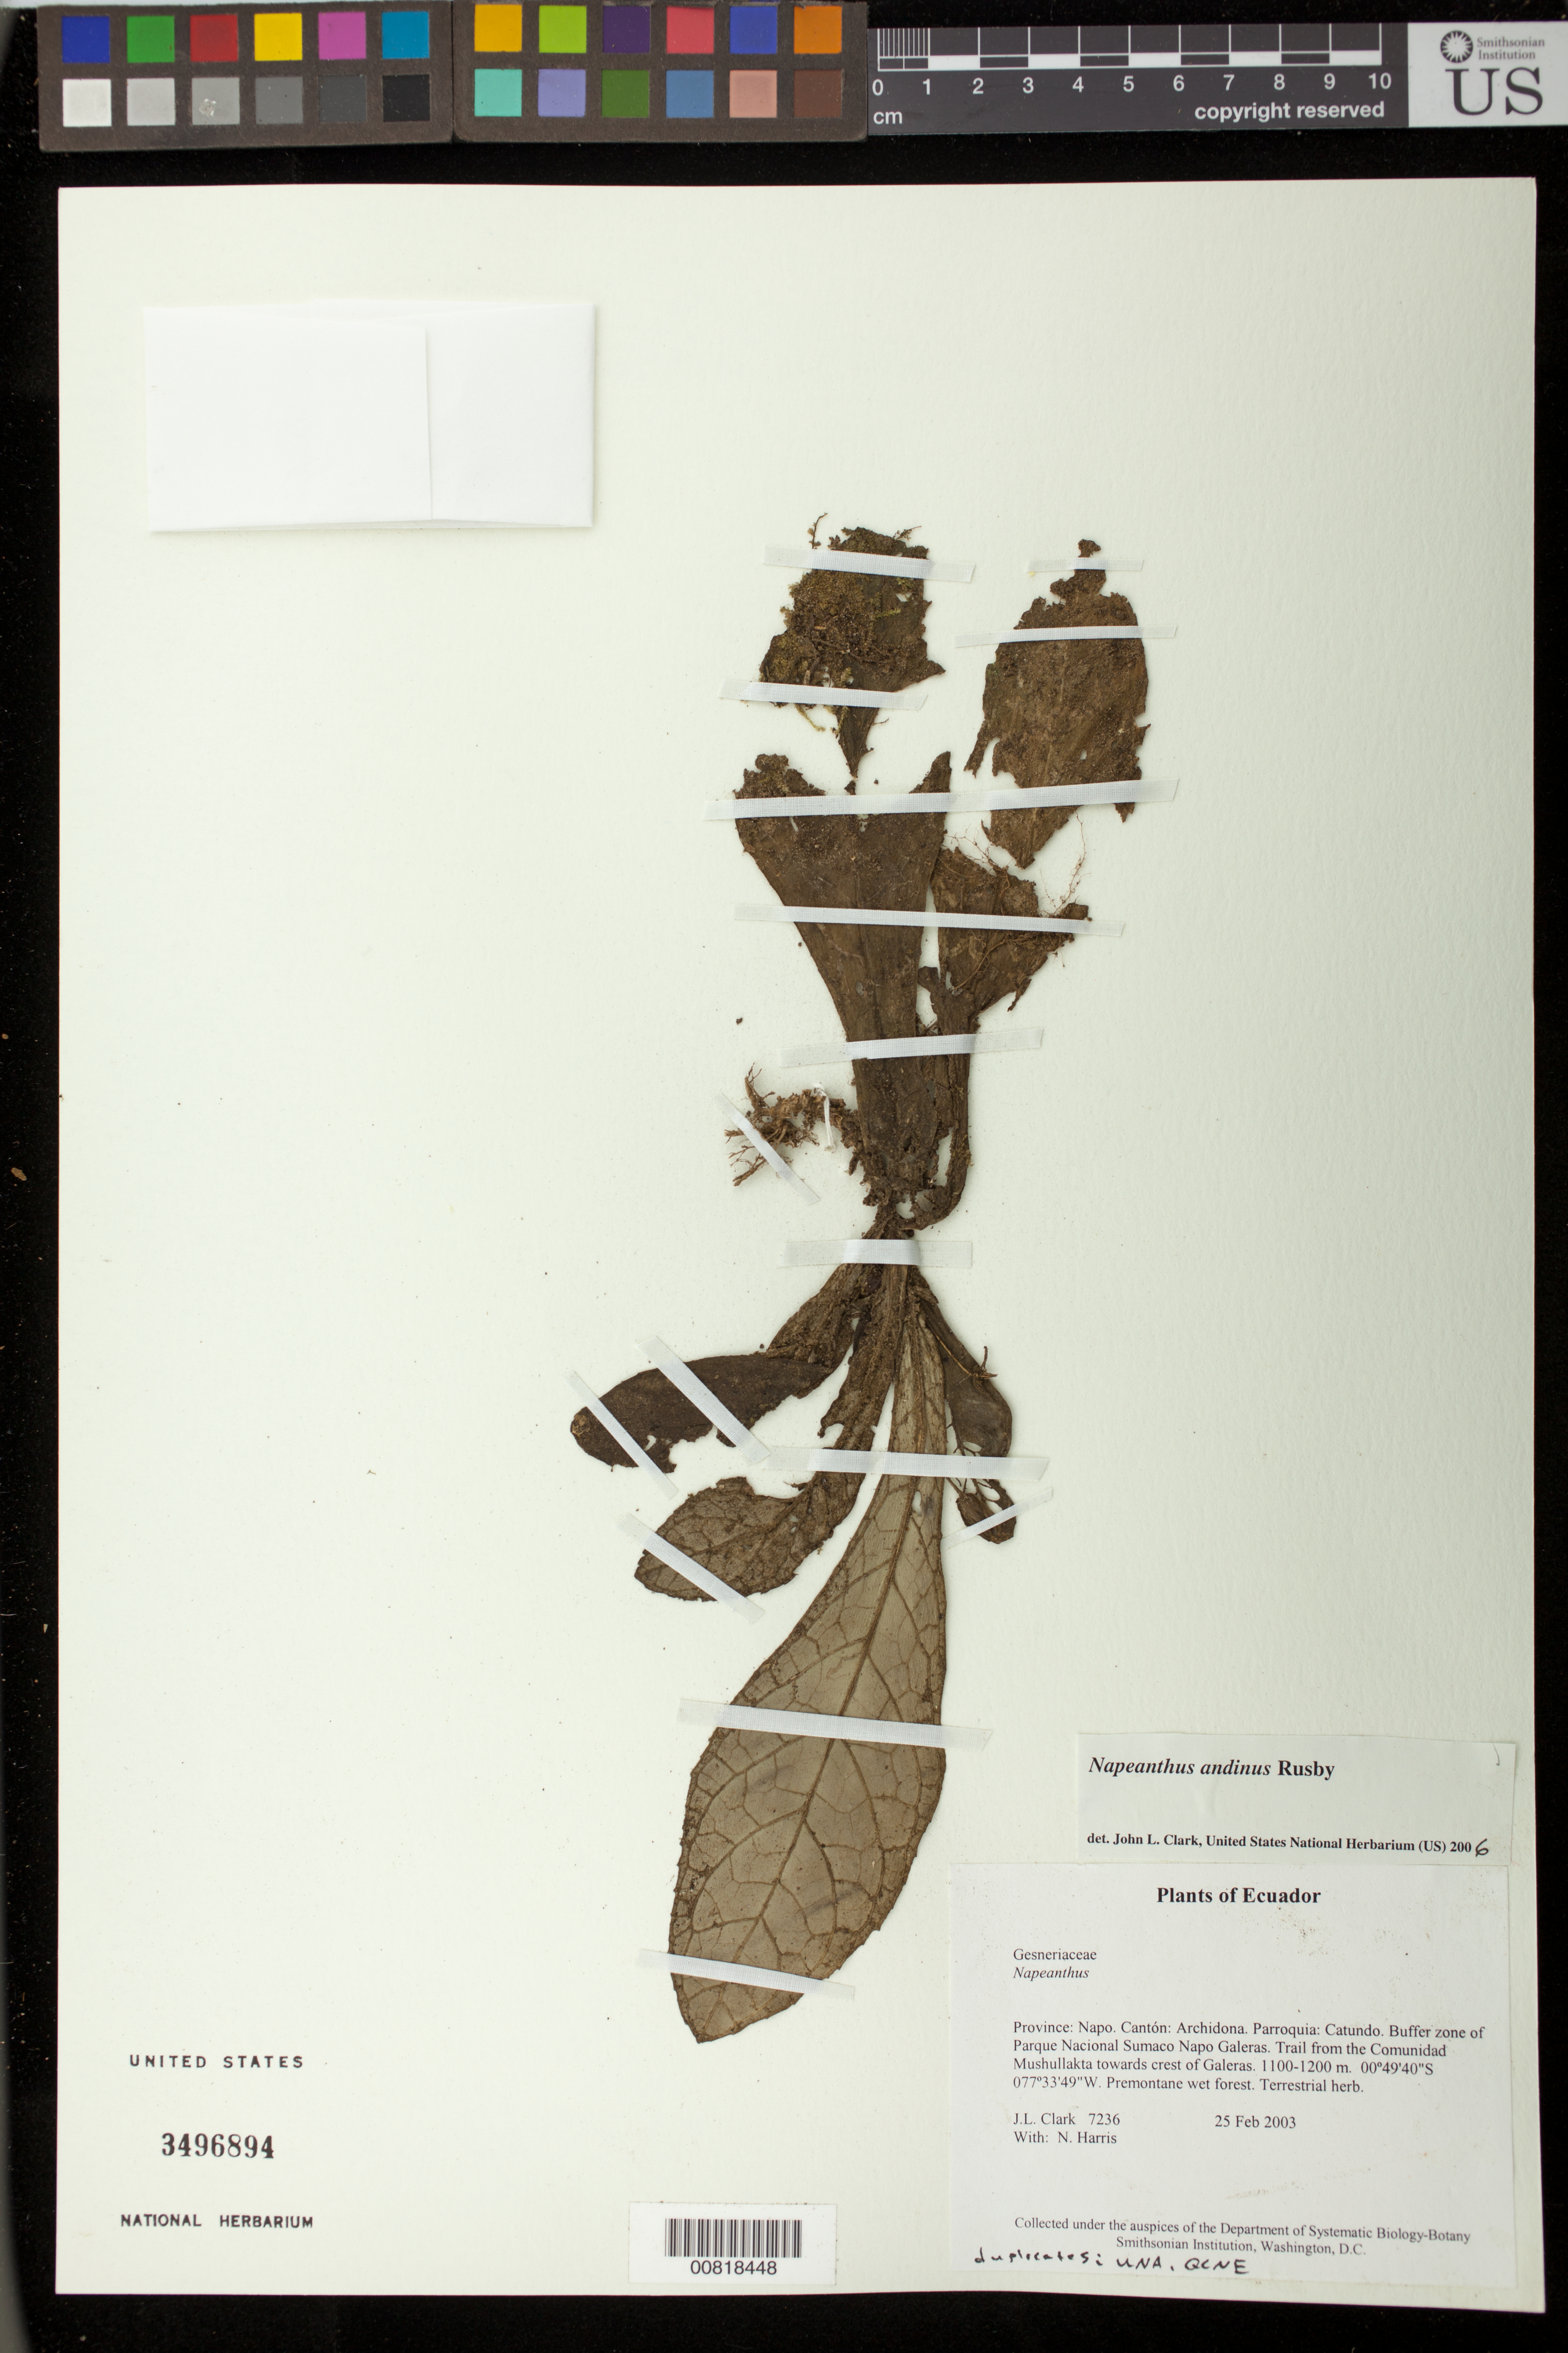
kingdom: Plantae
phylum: Tracheophyta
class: Magnoliopsida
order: Lamiales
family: Gesneriaceae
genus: Napeanthus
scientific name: Napeanthus andinus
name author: Rusby ex Donn. Sm.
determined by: Clark, J. L., (SEL), The Marie Selby Botanical Garden (UNITED STATES)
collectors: J. L. Clark & N. Harris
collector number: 7236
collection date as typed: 25 Feb 2003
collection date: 2003-02-25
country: Ecuador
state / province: Napo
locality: Archidona. Parroquia: Catundo. Buffer zone of Parque Nacional Sumaco Napo Galeras. Trail from the Comunidad Mushullakta towards crest of Galeras.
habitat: Premontane wet forest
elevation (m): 1100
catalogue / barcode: US 3496894